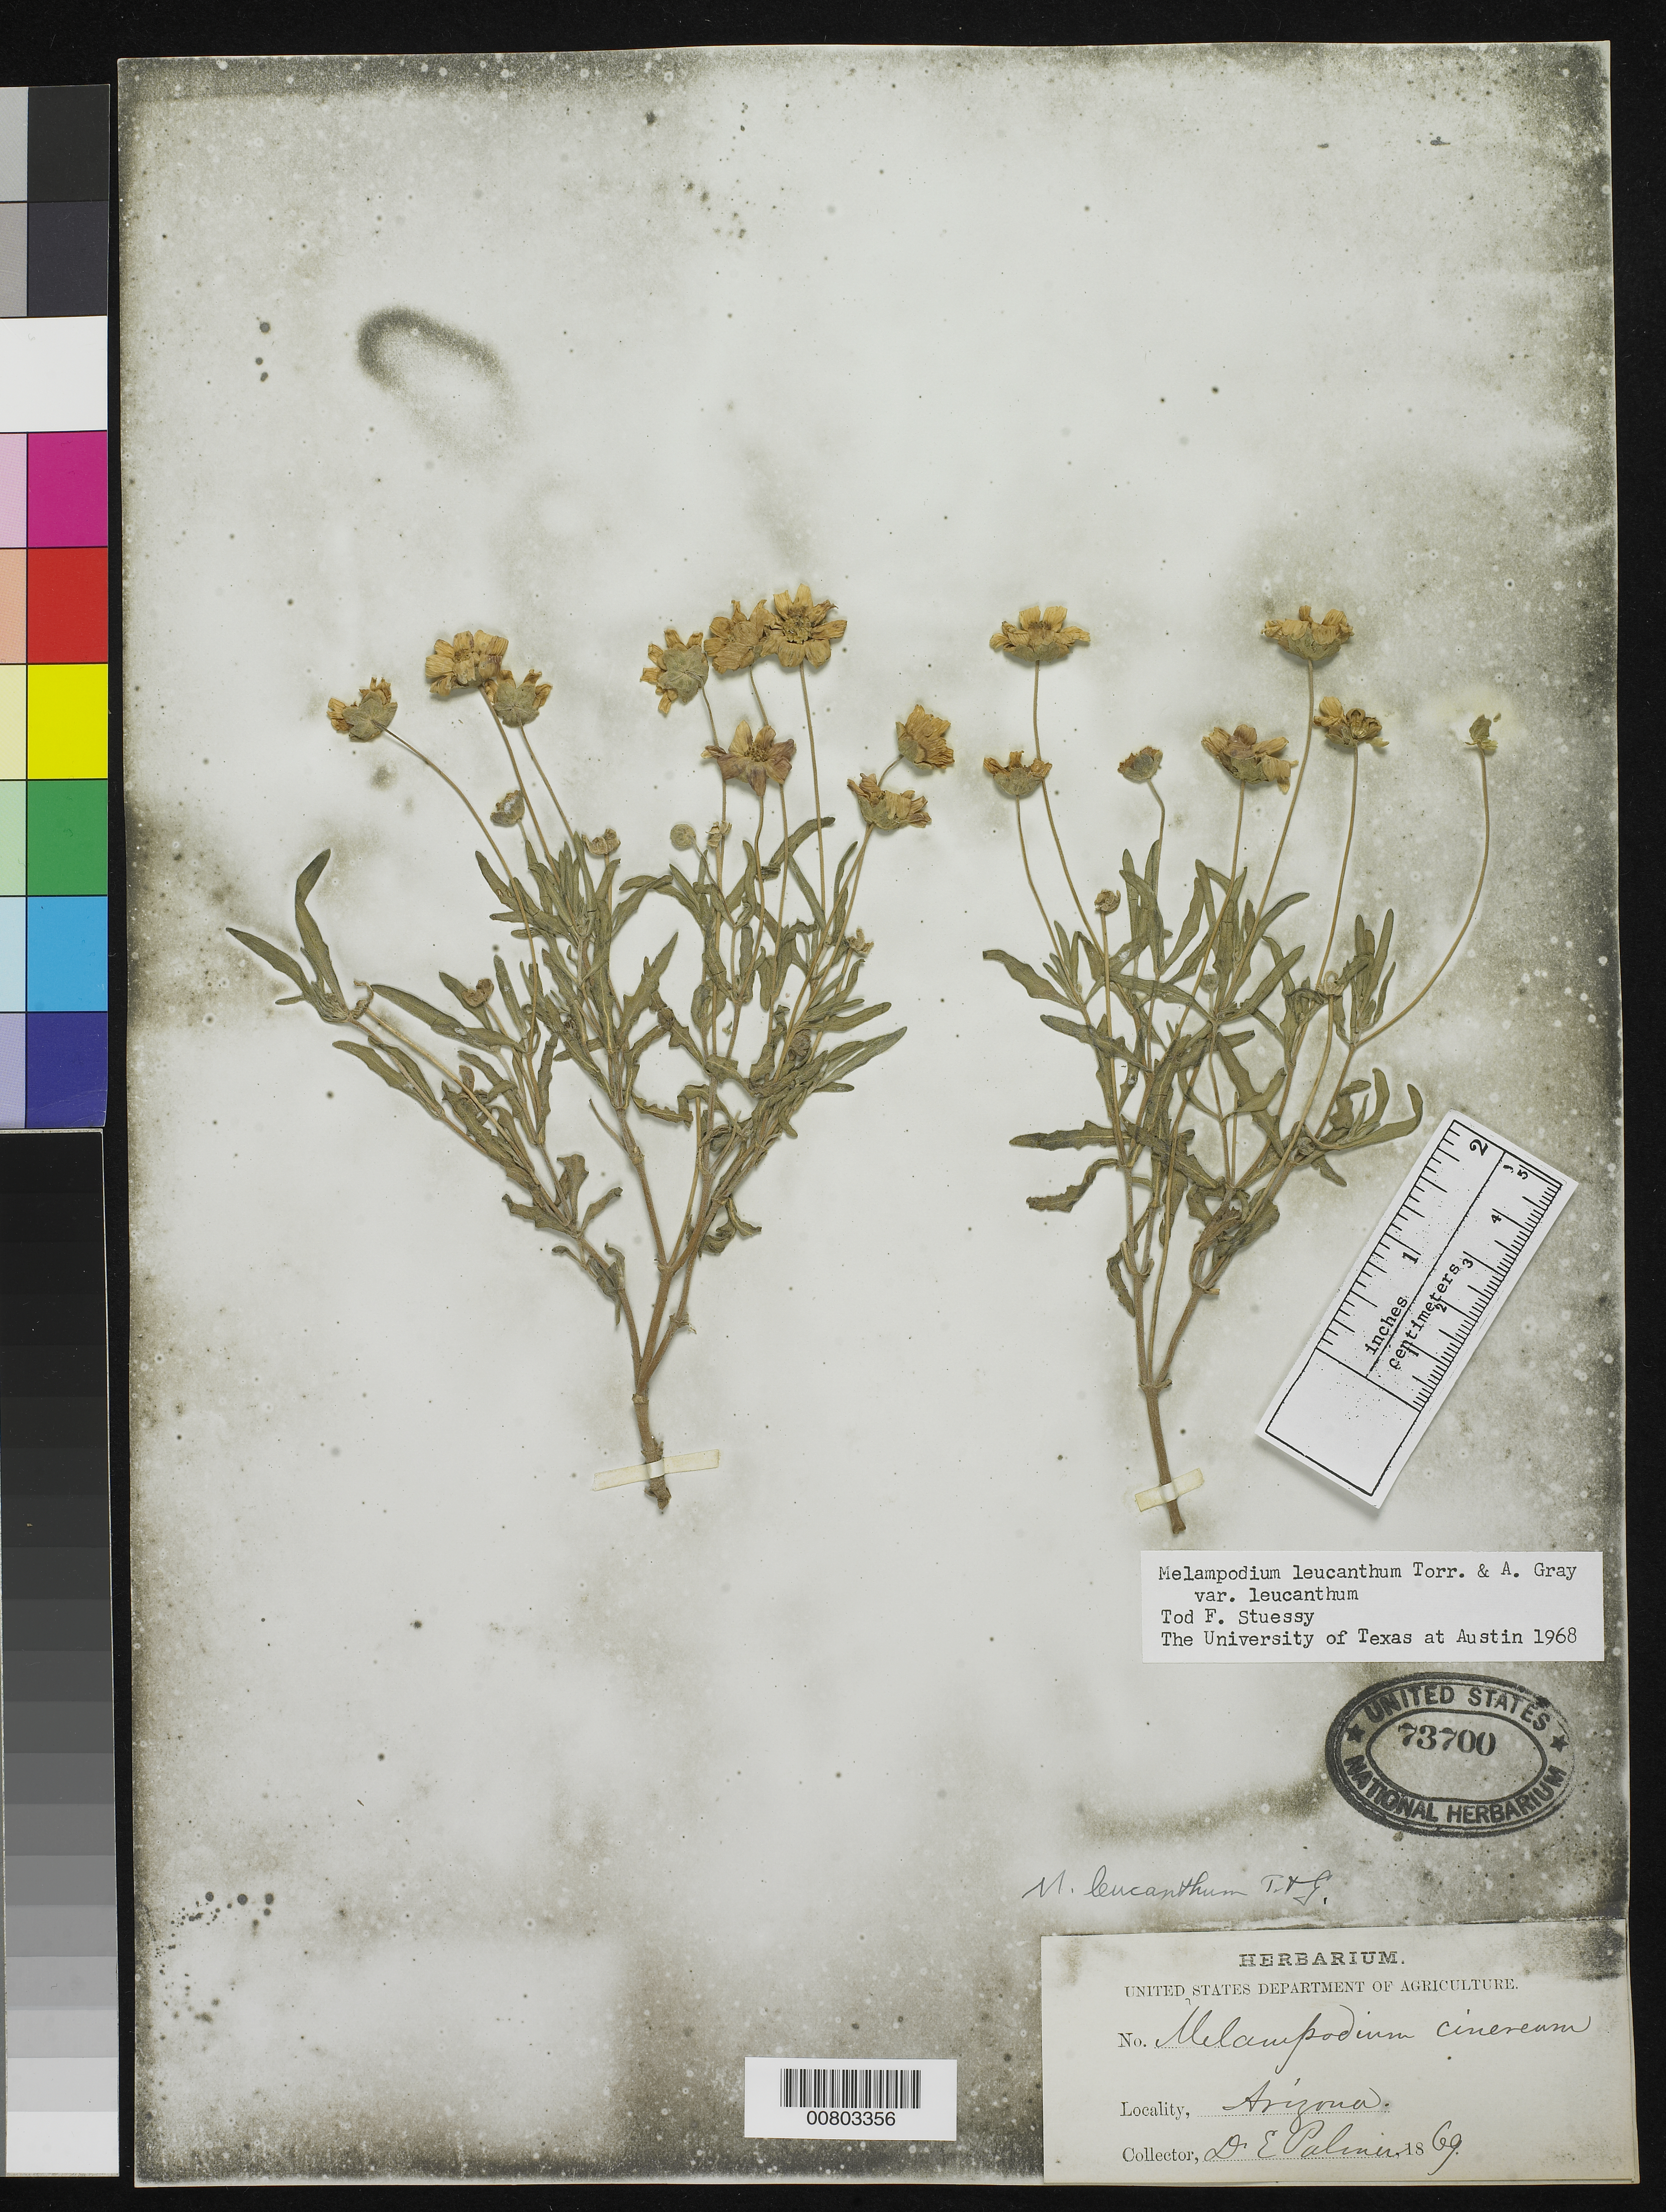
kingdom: Plantae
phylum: Tracheophyta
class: Magnoliopsida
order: Asterales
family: Asteraceae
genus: Melampodium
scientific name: Melampodium leucanthum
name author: Torr. & A. Gray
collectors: E. Palmer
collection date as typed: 1869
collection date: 1869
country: United States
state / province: Arizona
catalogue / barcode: US 73700